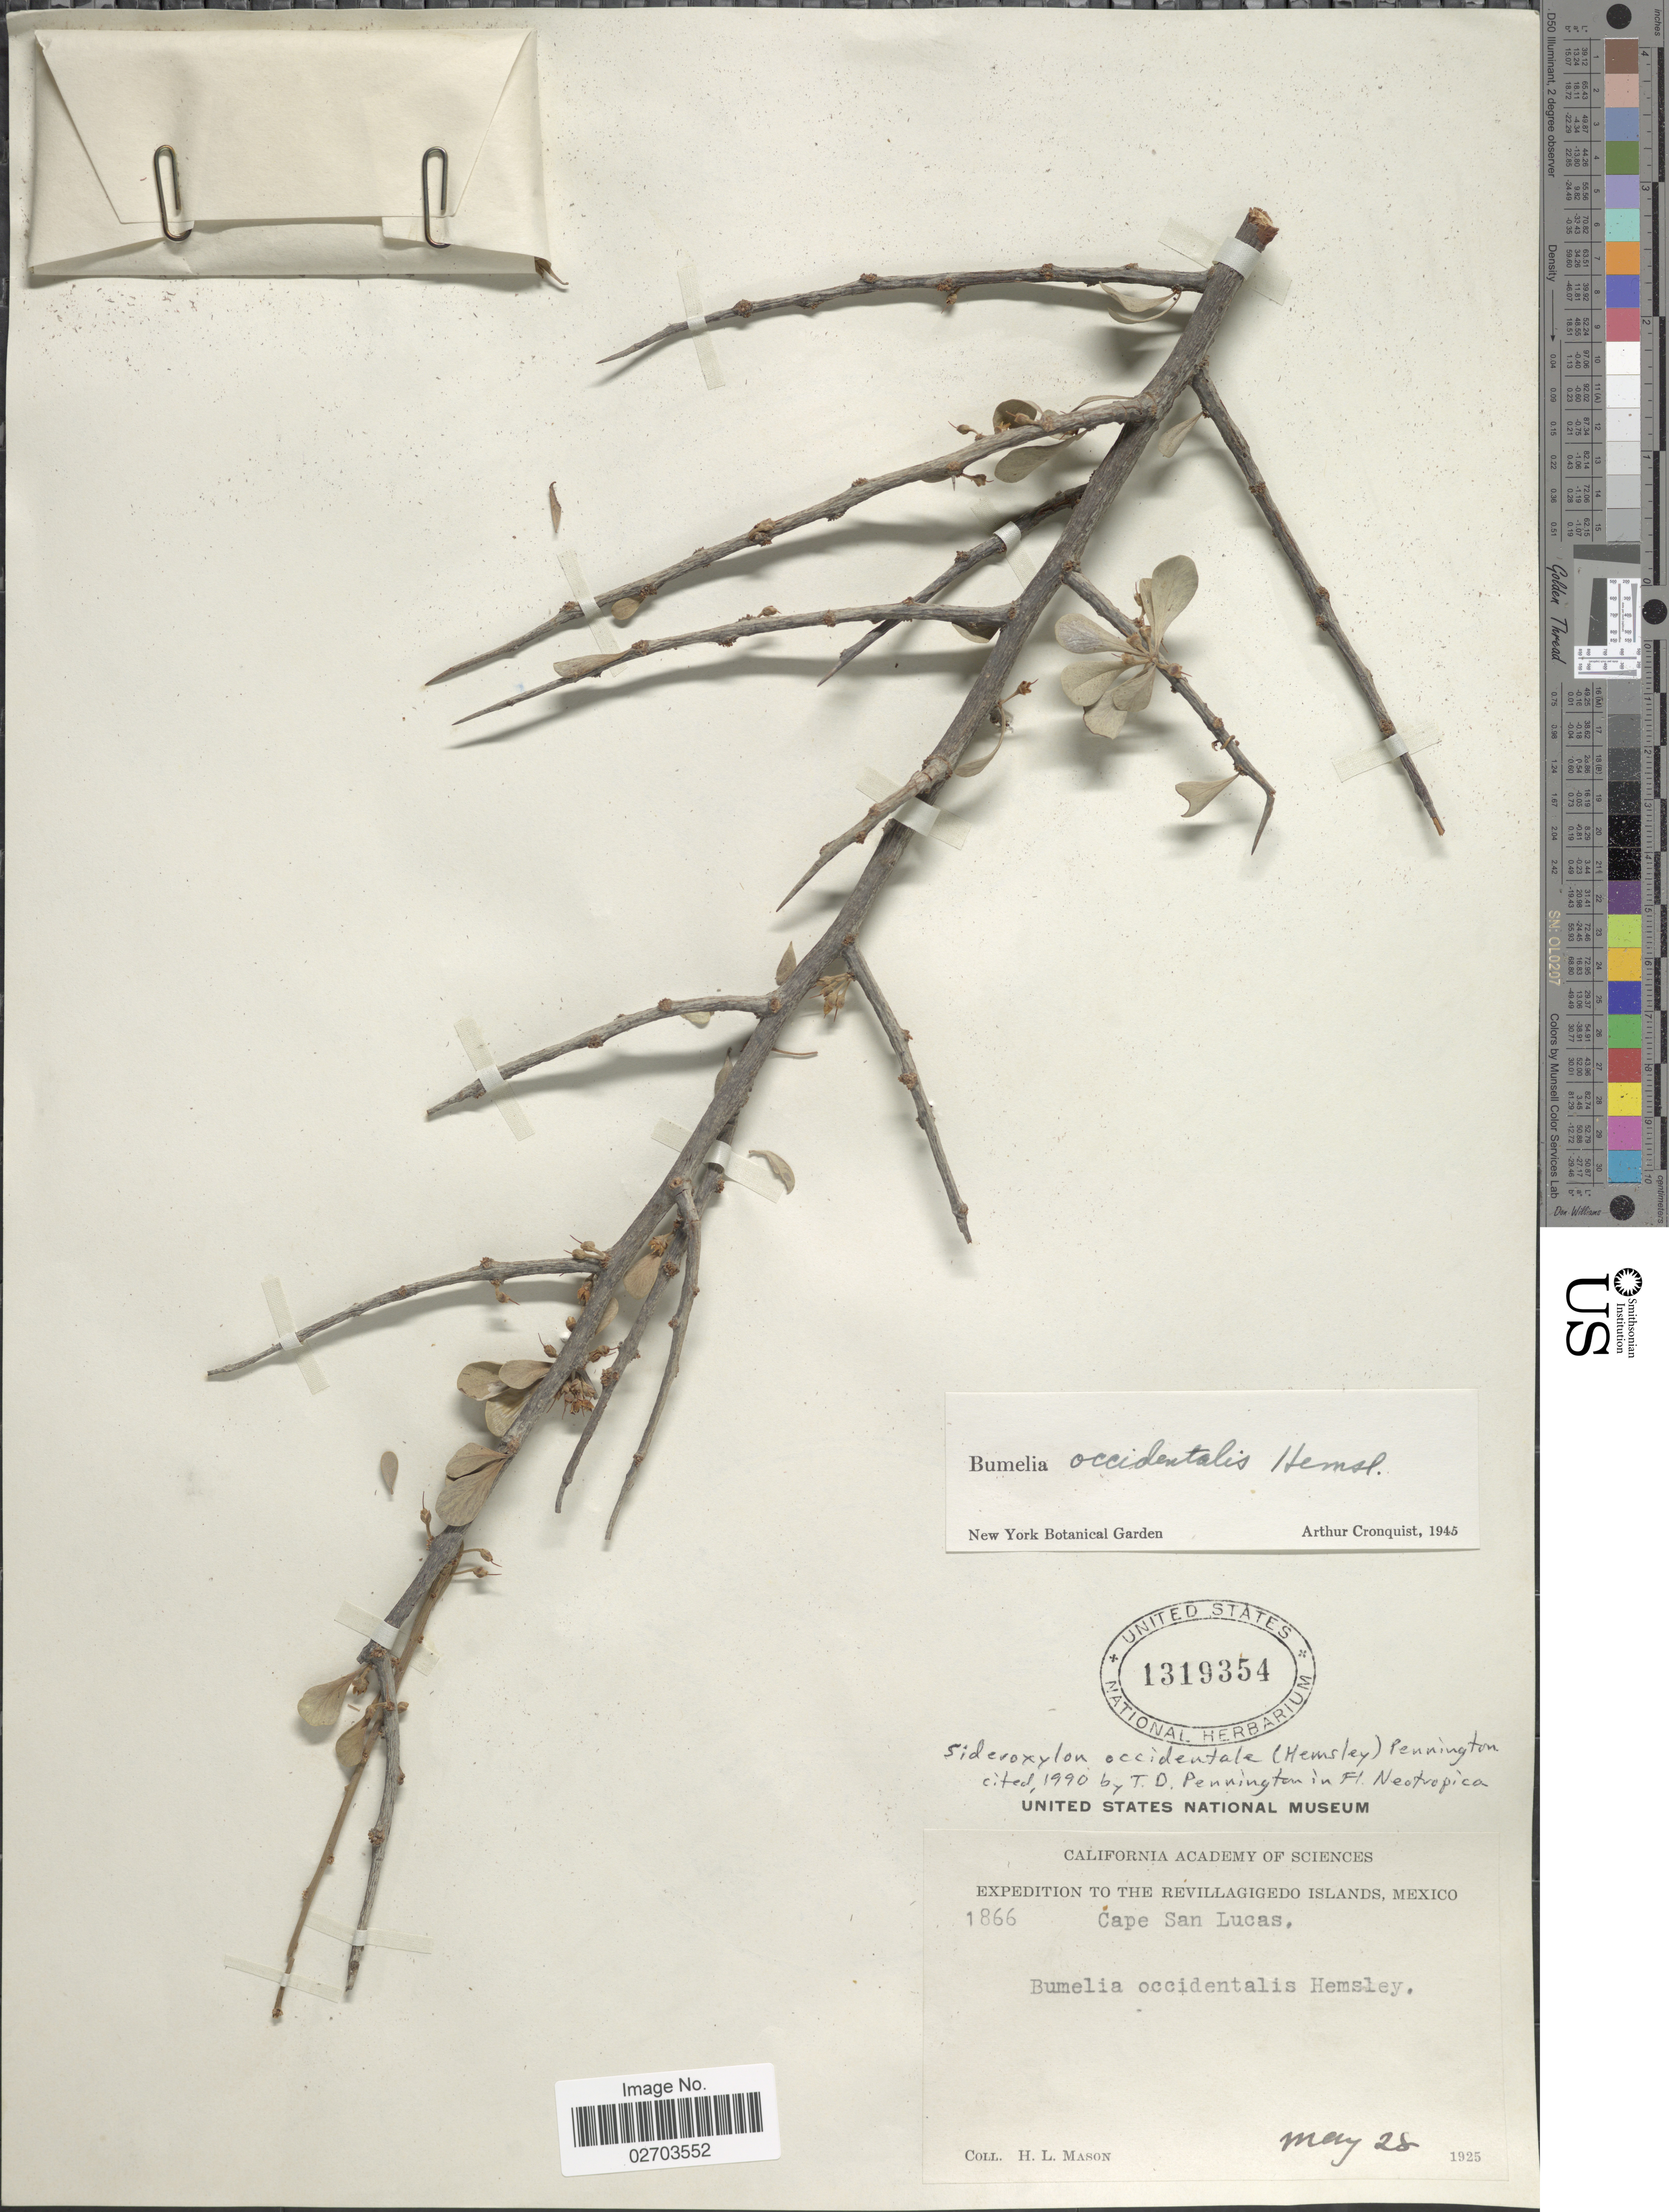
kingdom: Plantae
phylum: Tracheophyta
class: Magnoliopsida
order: Ericales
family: Sapotaceae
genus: Sideroxylon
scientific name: Sideroxylon occidentale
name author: (Hemsl.) T.D. Penn.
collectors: H. L. Mason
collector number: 1866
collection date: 1925-05-28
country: Mexico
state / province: Colima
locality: Revillagigedo Islands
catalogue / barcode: US 1319354